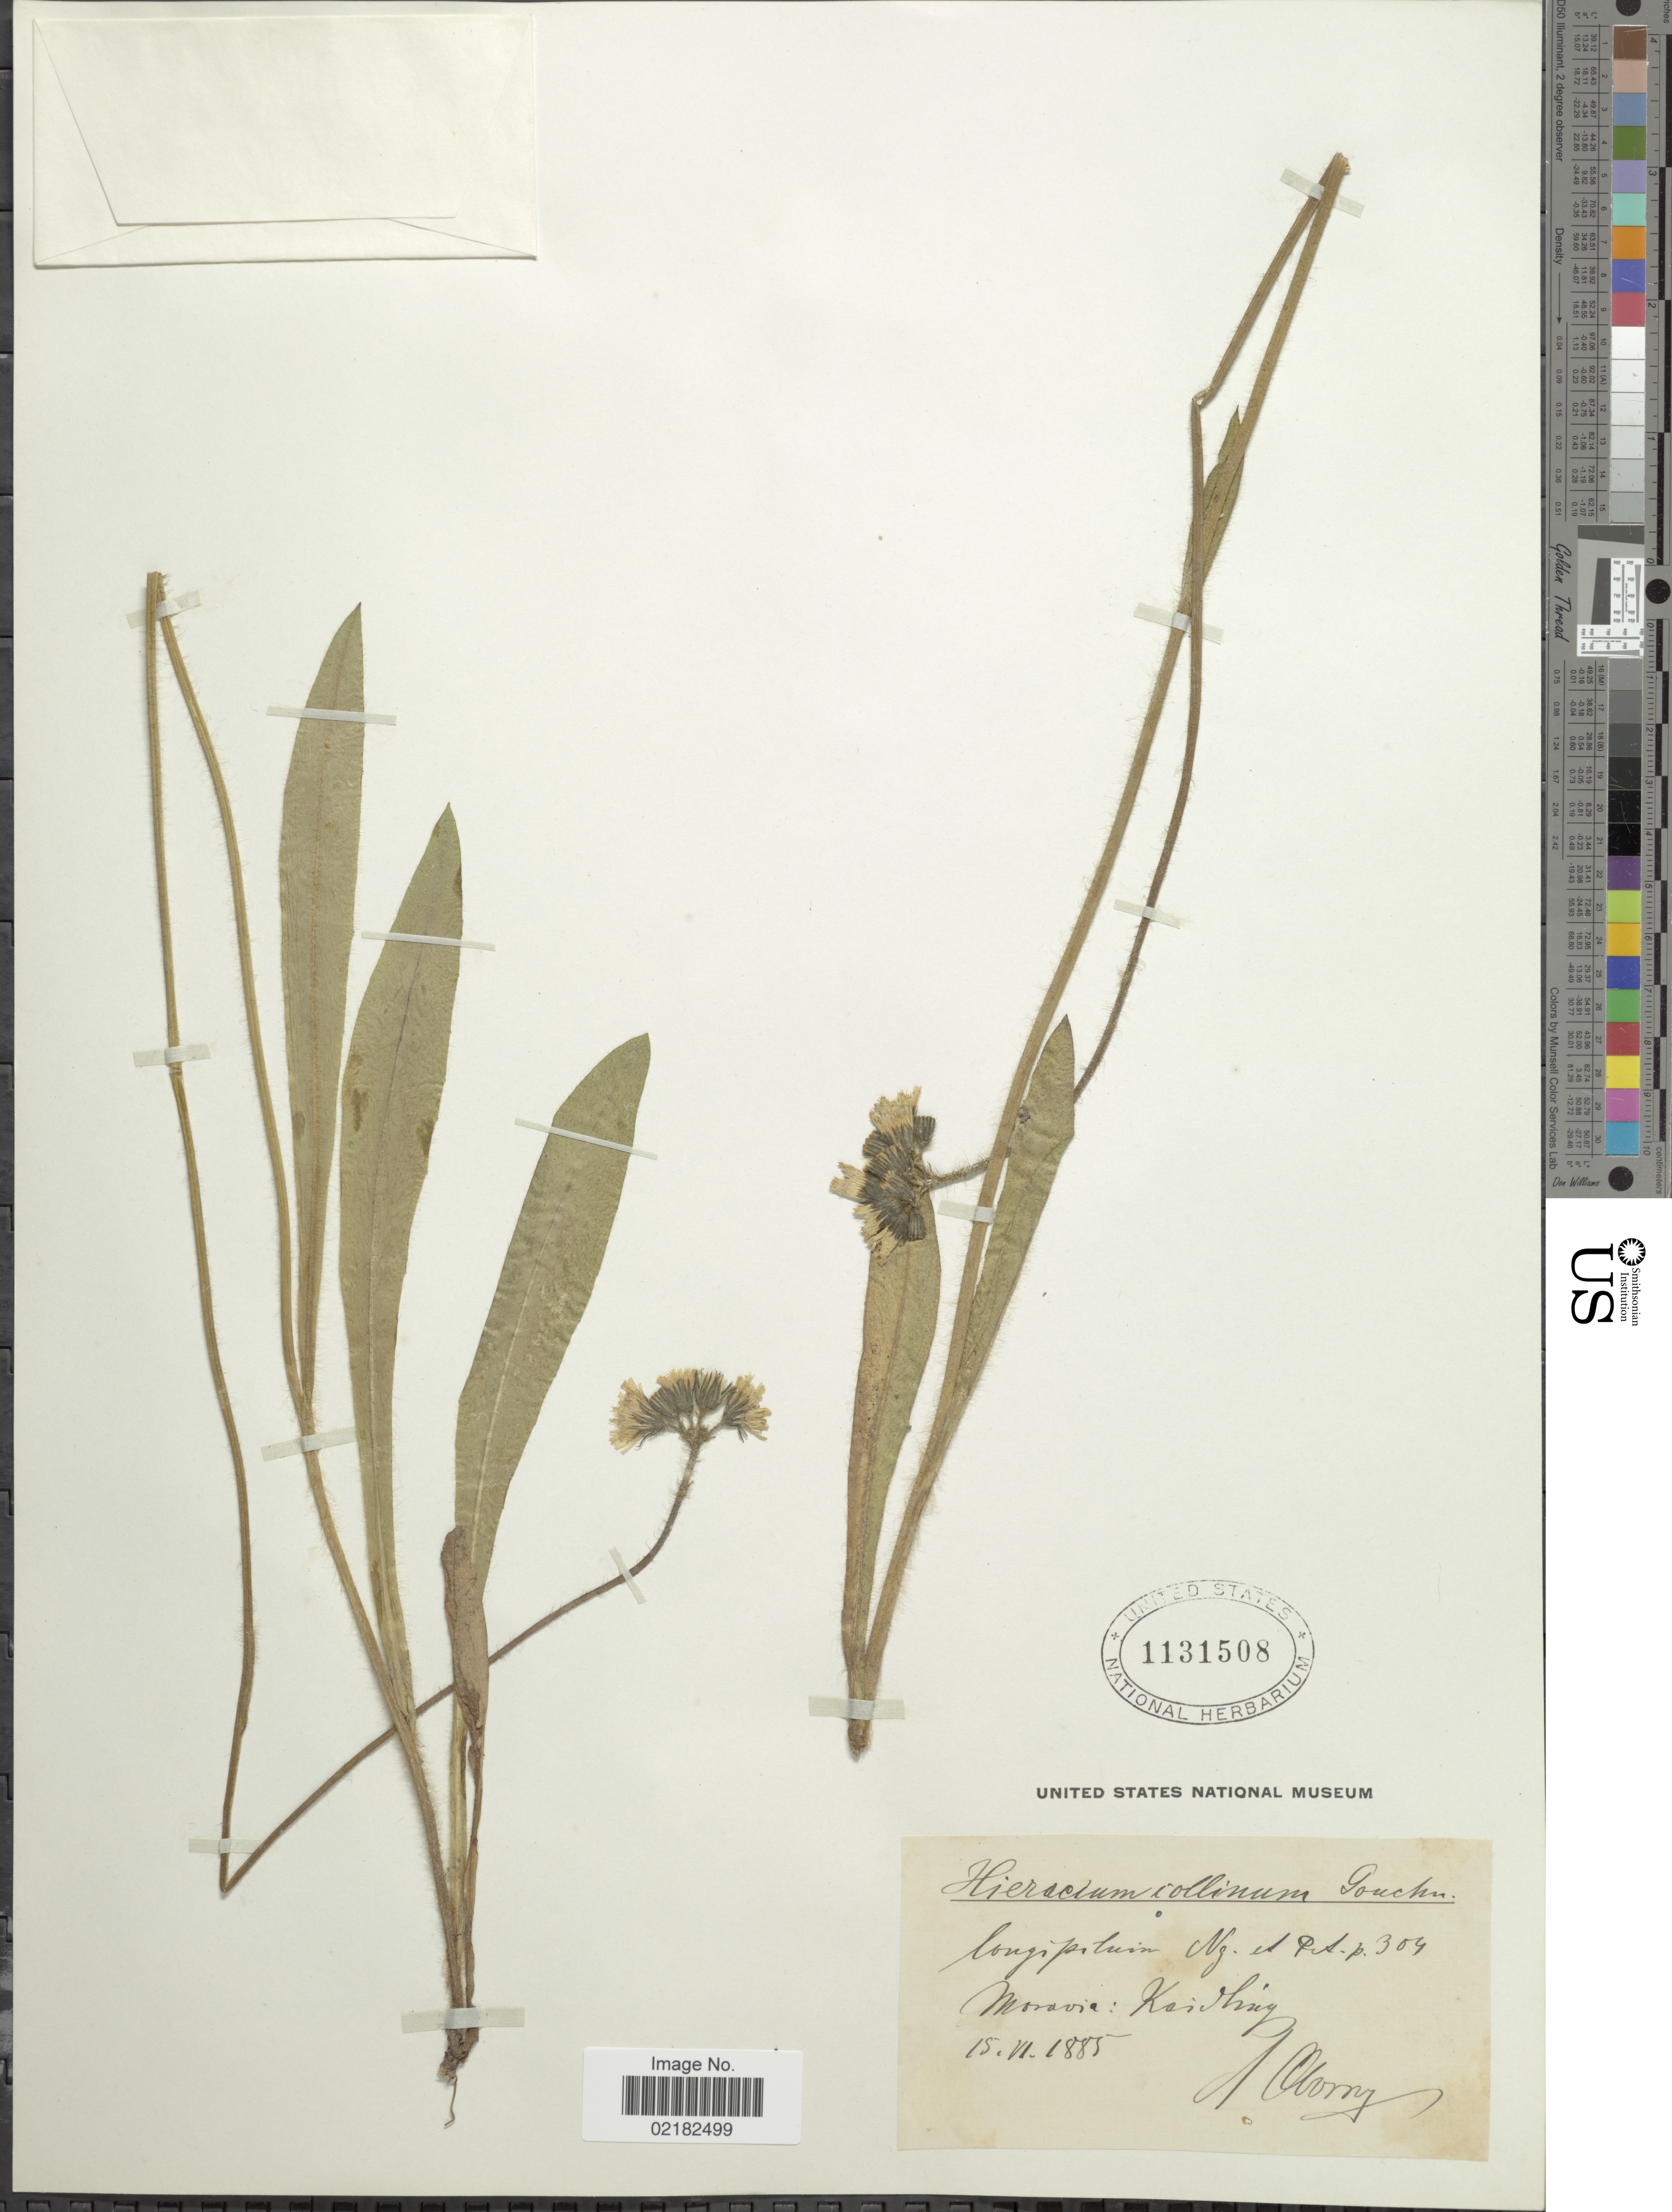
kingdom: Plantae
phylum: Tracheophyta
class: Magnoliopsida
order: Asterales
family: Asteraceae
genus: Pilosella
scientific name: Pilosella cymosa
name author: (L.) F.W. Schultz & Sch. Bip.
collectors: A. Oborny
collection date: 1885-06-15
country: Czechia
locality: Moravia, Kaidhing [interpreted]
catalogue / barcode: US 1131508